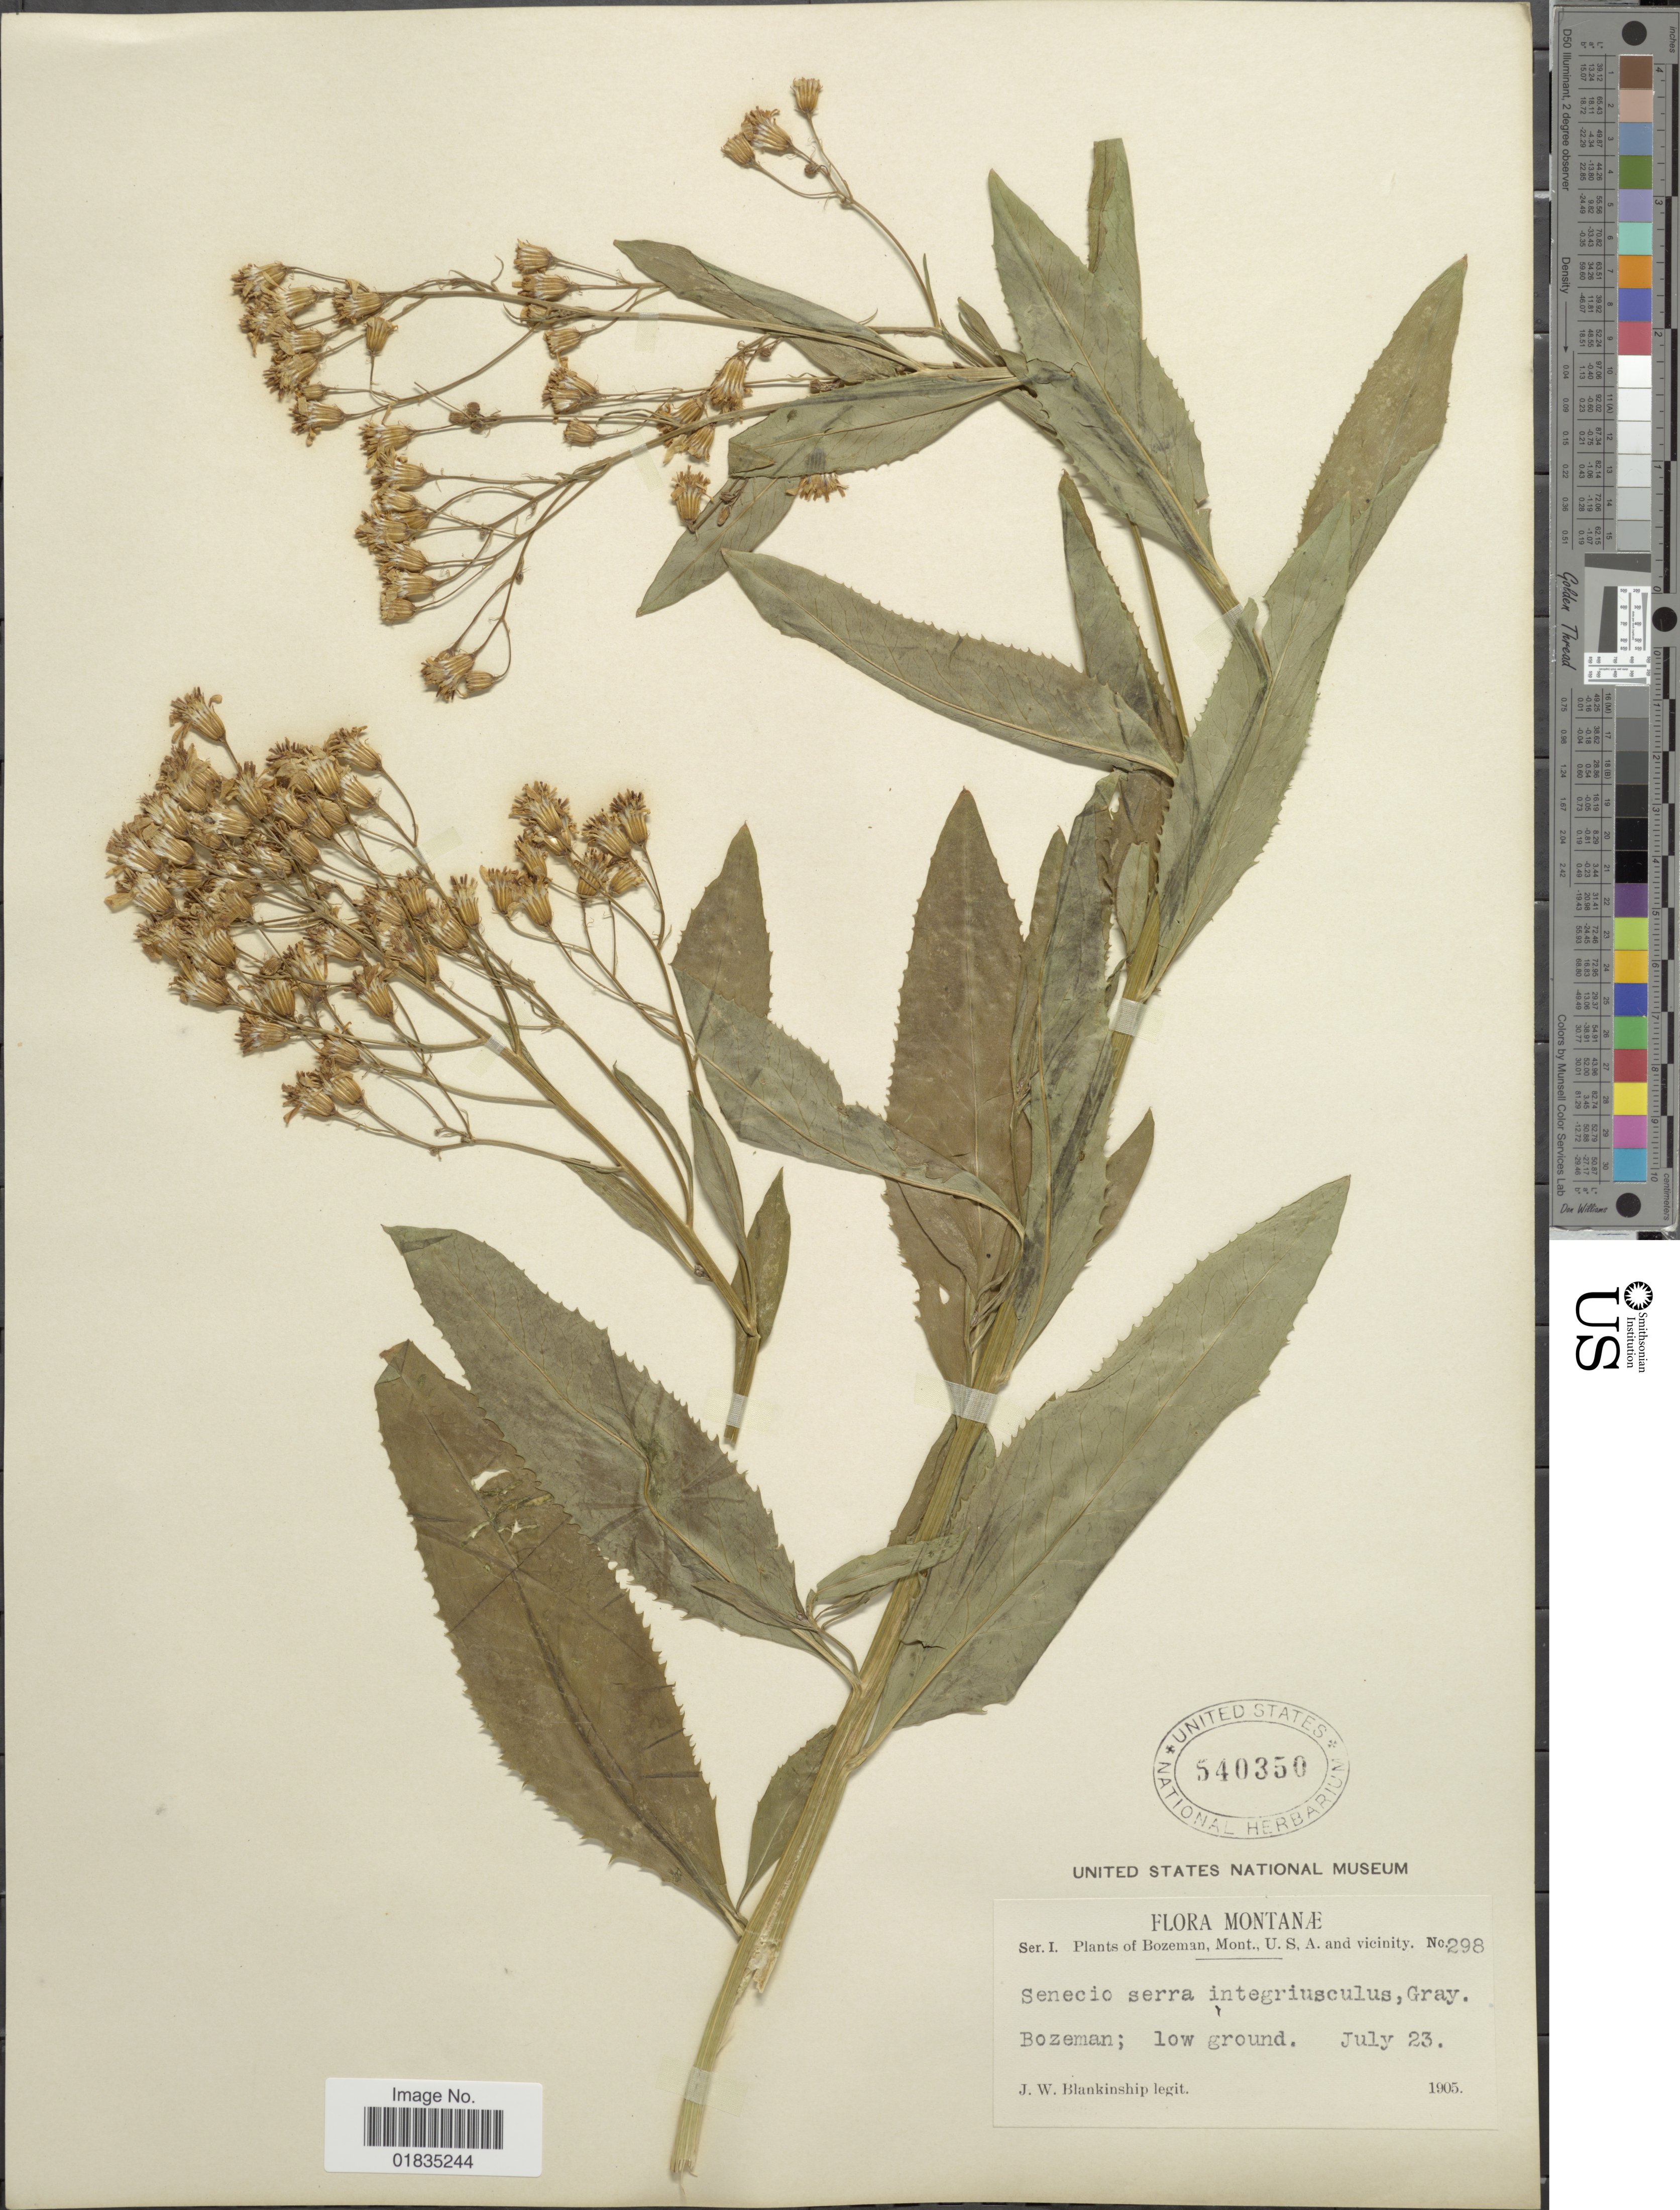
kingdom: Plantae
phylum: Tracheophyta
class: Magnoliopsida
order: Asterales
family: Asteraceae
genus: Senecio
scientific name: Senecio serra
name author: Hook.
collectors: J. W. Blankinship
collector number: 298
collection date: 1905-07-23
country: United States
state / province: Montana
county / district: Gallatin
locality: Bozeman; low ground.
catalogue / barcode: US 540350